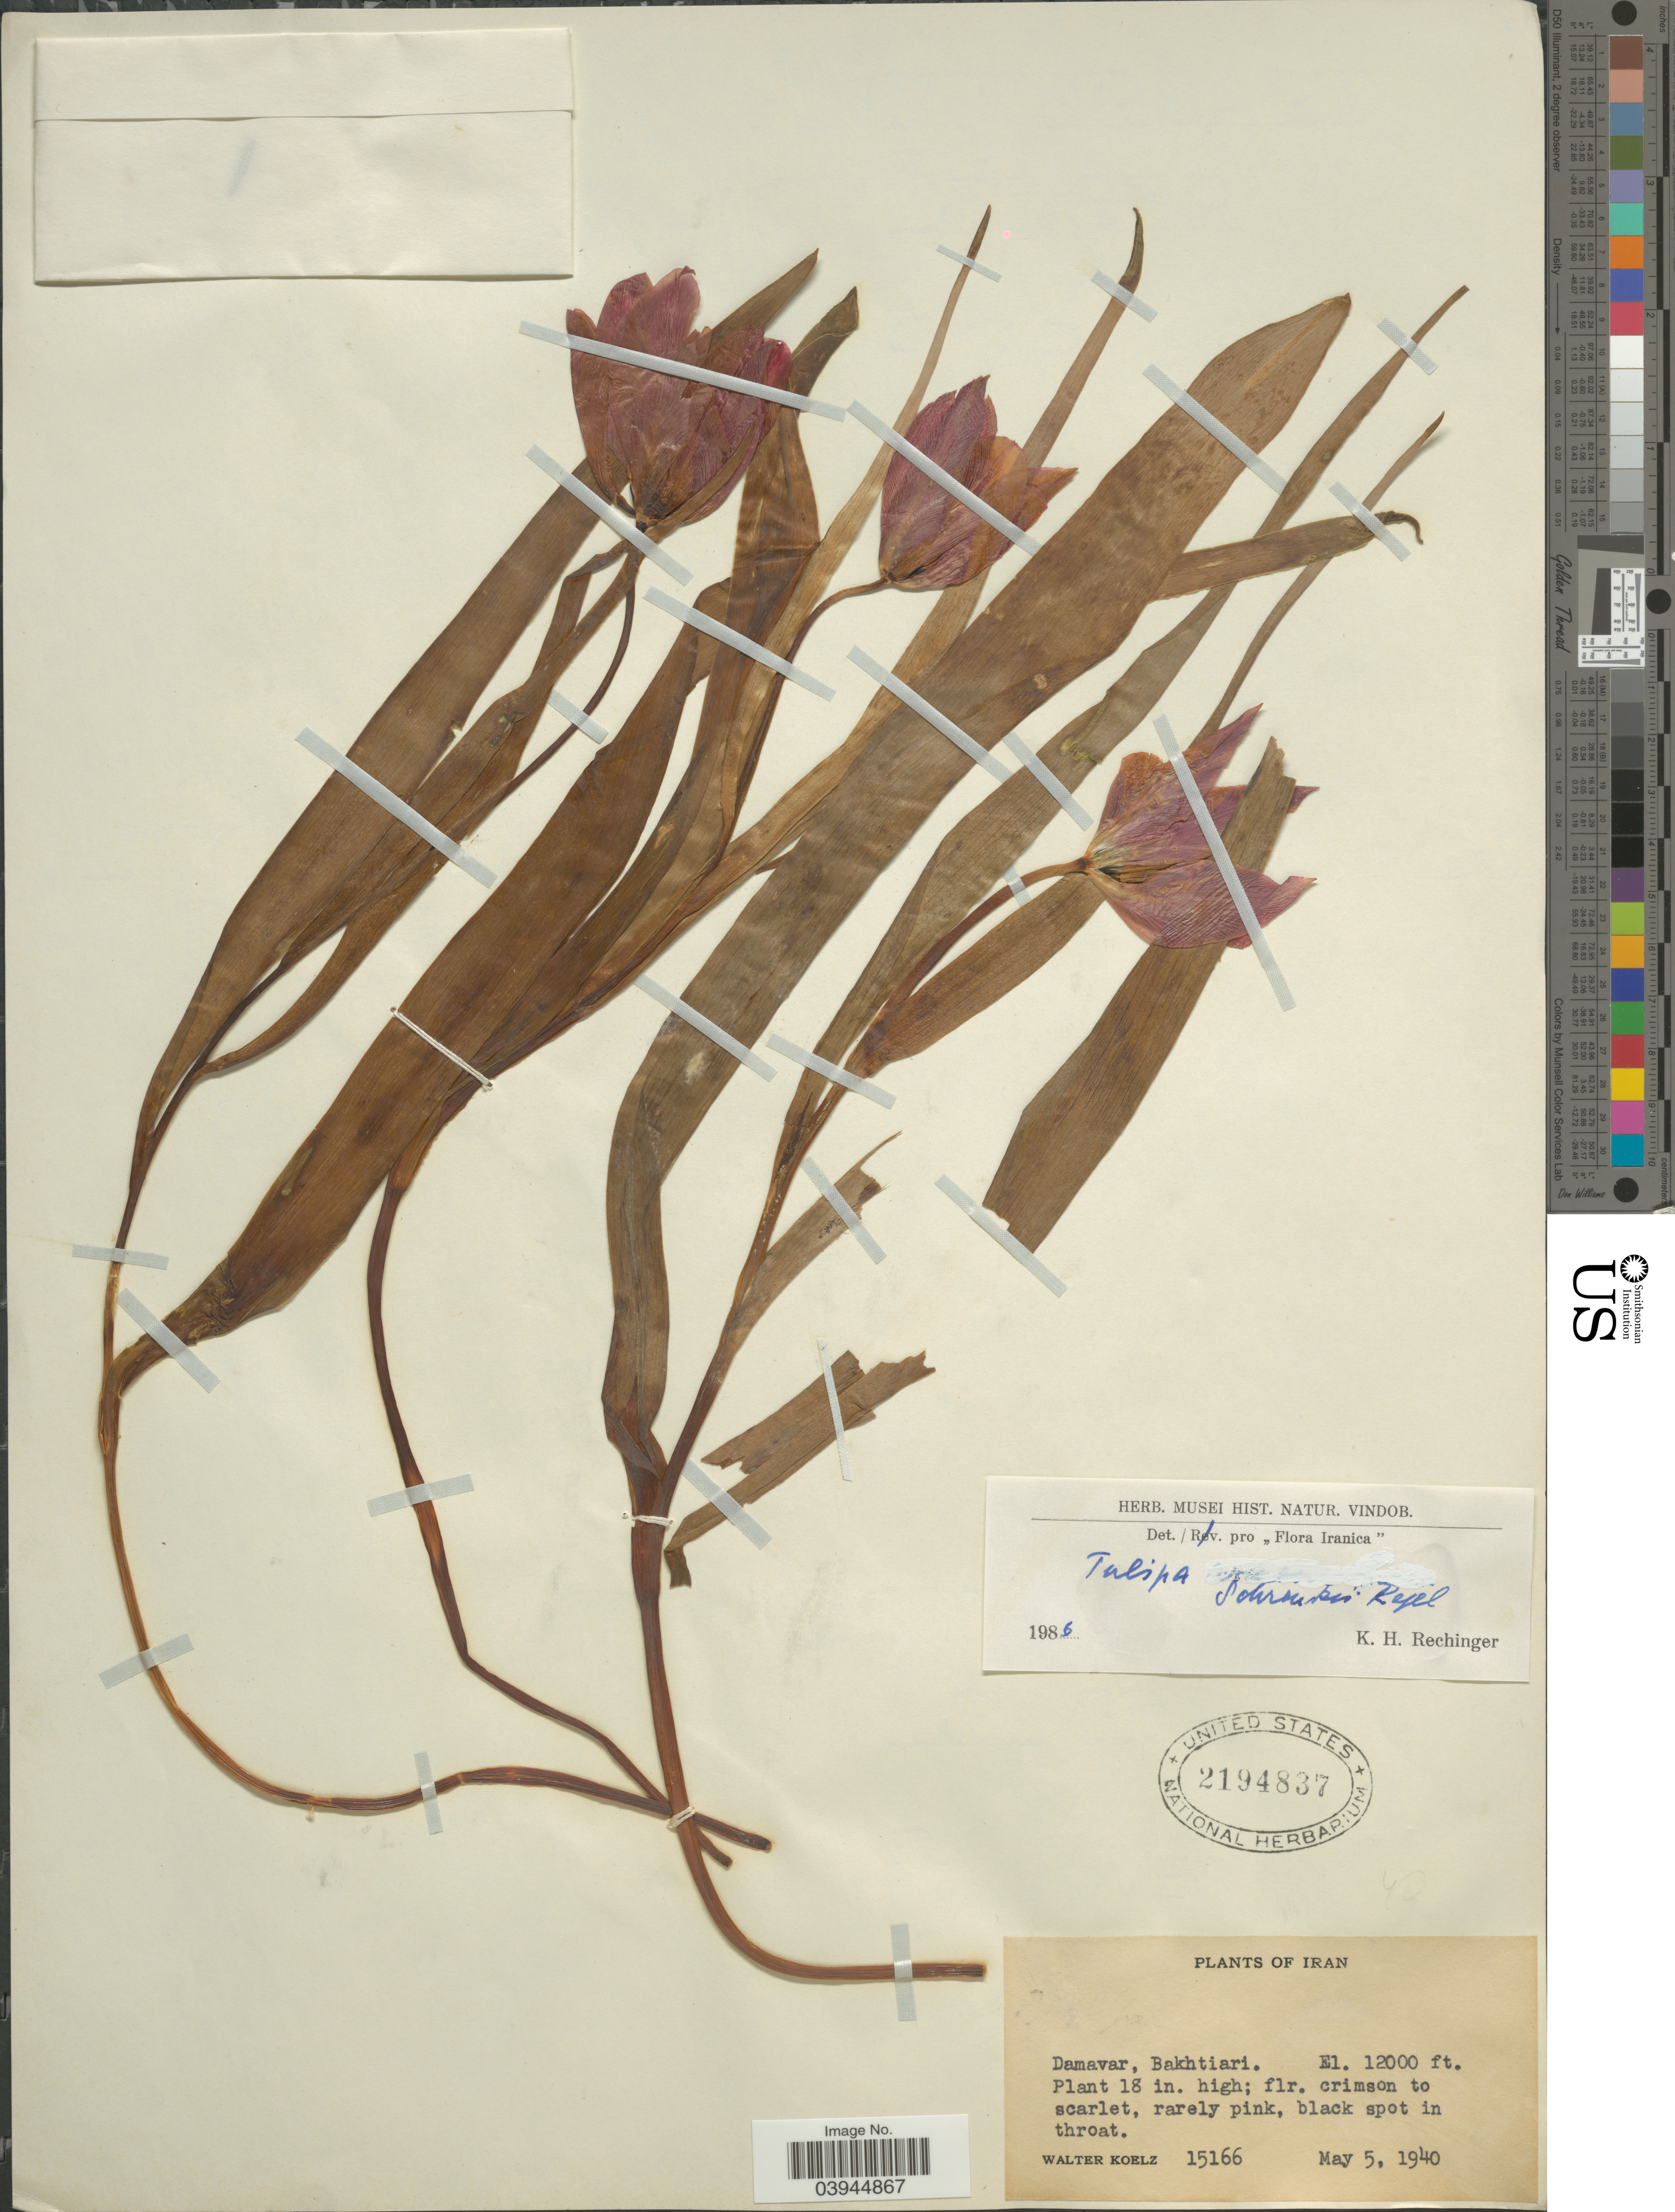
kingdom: Plantae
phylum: Tracheophyta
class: Liliopsida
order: Liliales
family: Liliaceae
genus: Tulipa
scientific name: Tulipa schrenkii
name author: Regel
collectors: W. N. Koelz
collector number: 15166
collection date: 1940-05-05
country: Iran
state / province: Chahar Mahaal and Bakhtiari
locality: Damavar, Bakhtiari.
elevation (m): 3658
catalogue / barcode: US 2194837